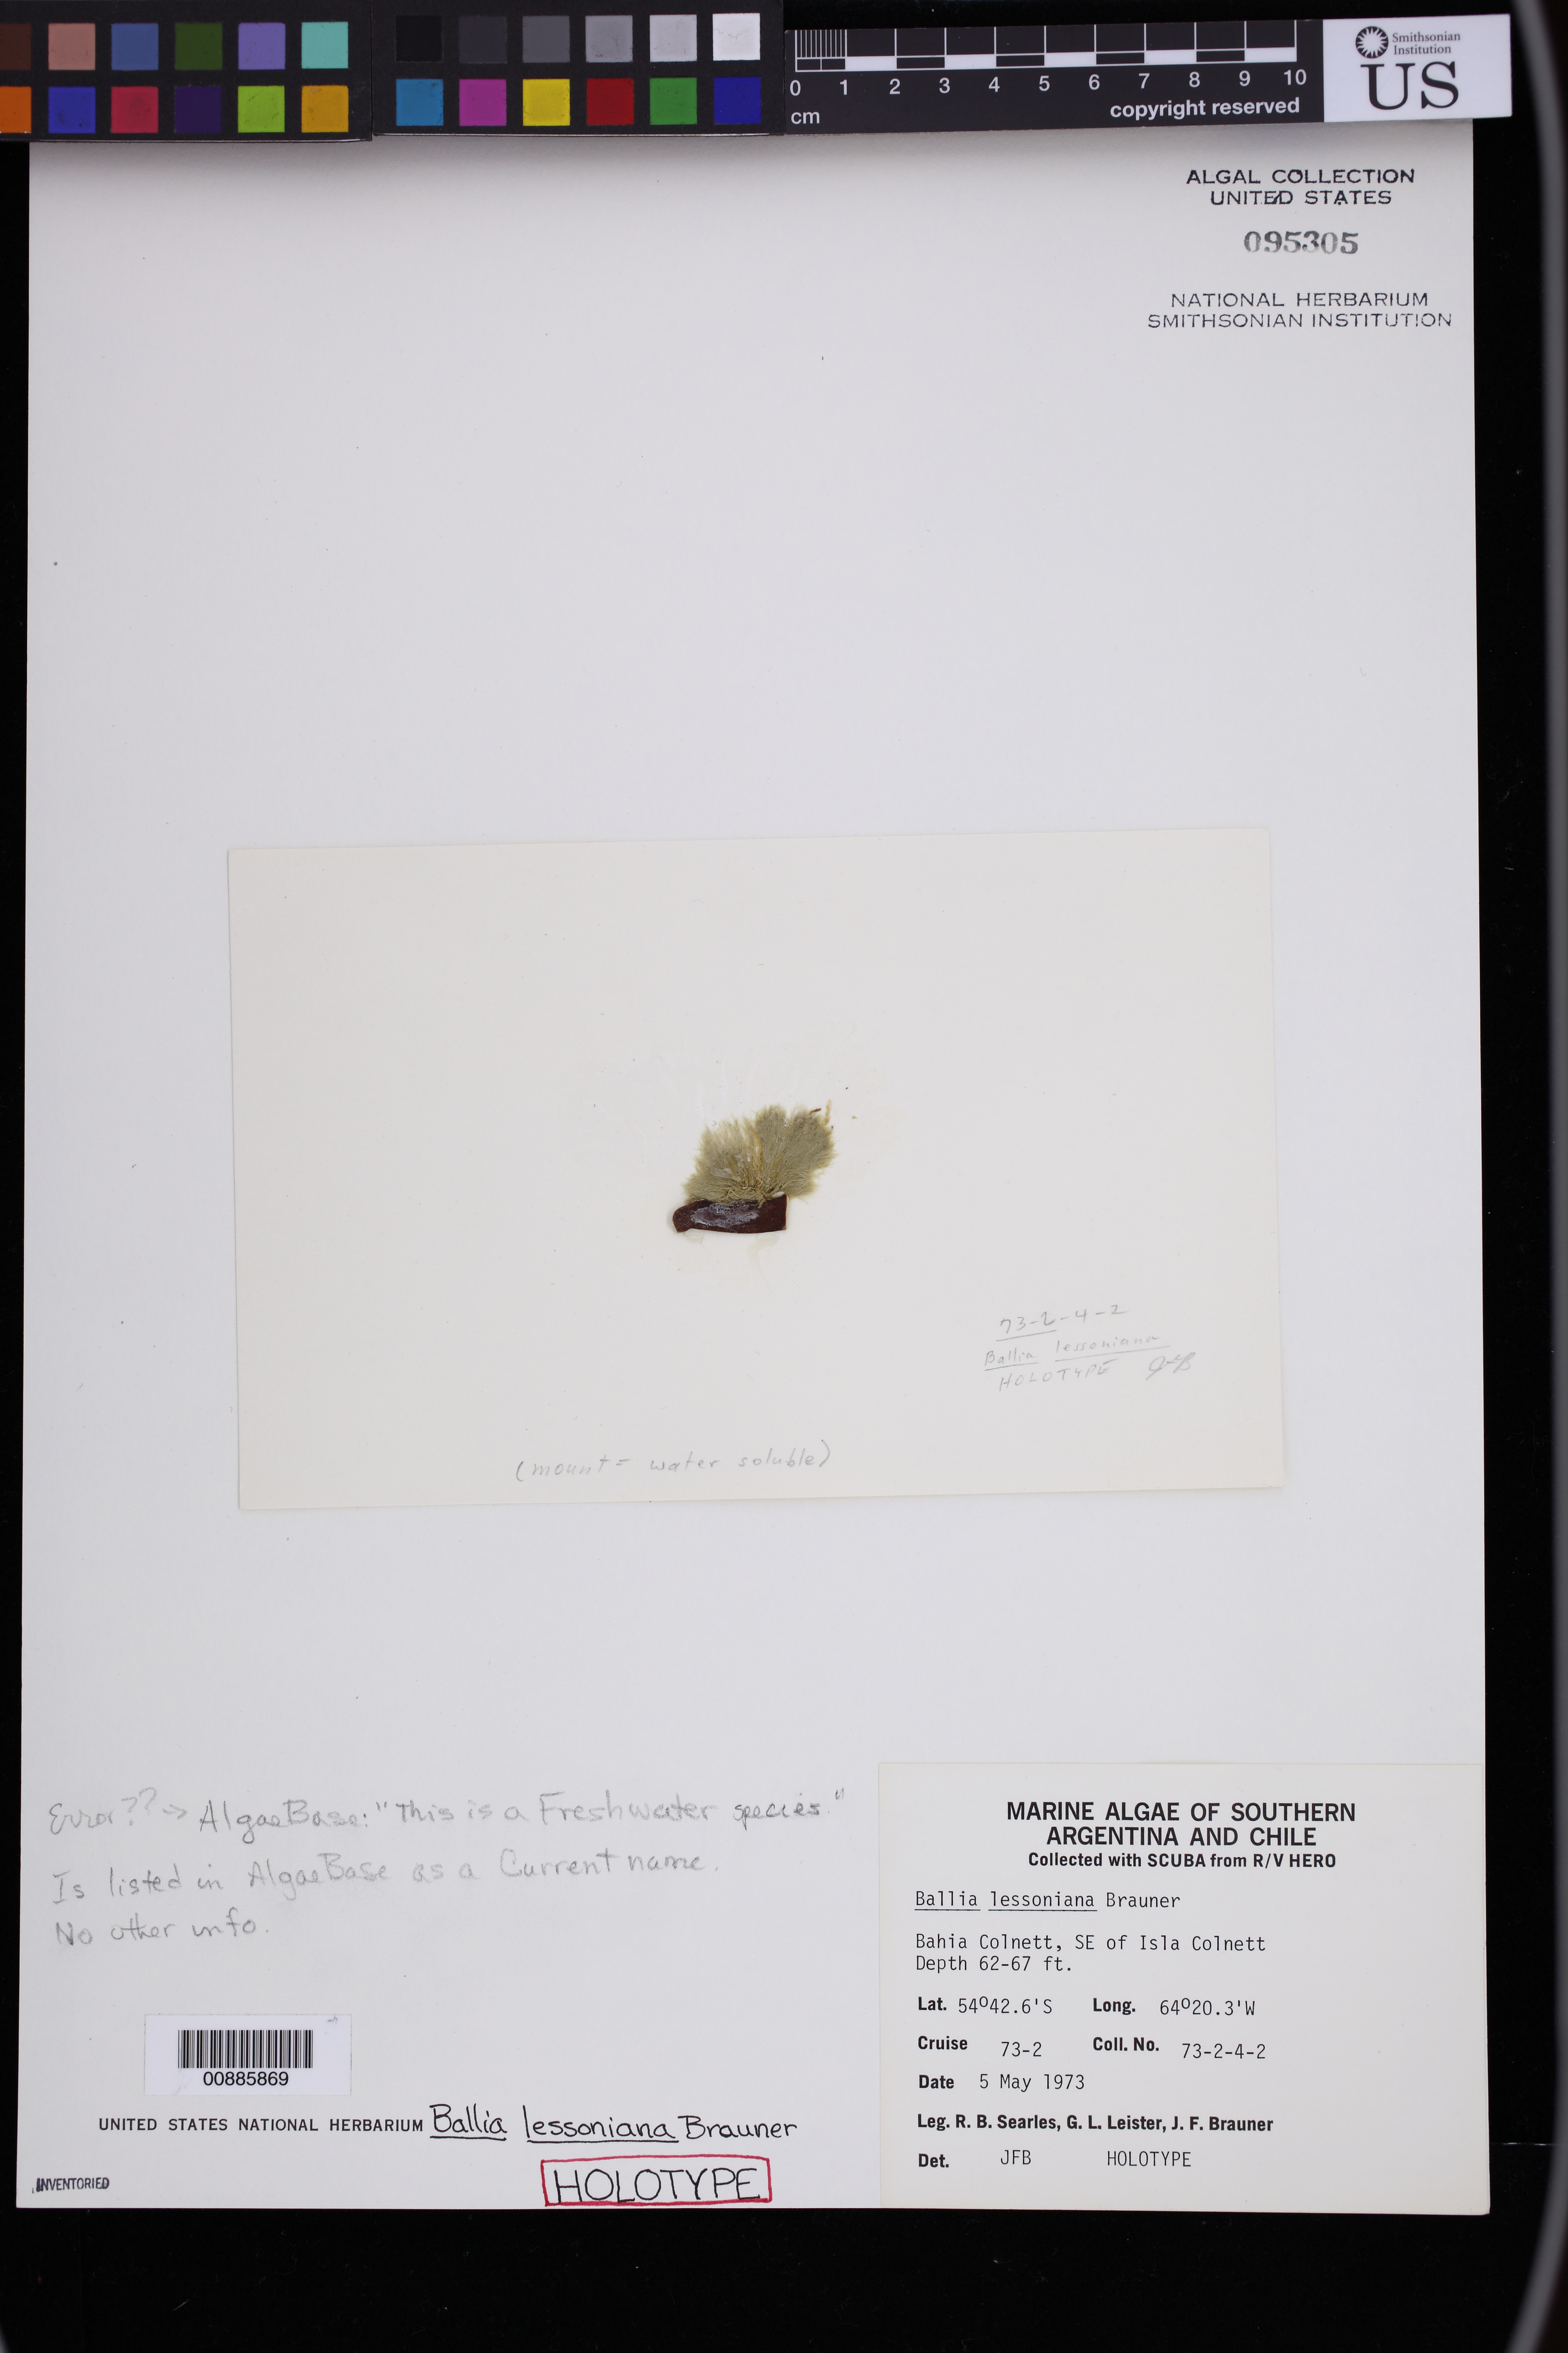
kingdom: Plantae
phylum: Rhodophyta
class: Florideophyceae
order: Balliales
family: Balliaceae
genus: Ballia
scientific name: Ballia lessoniana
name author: J.F.Brauner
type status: Holotype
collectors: R. Searles, G. Leister & J. F. Brauner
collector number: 73-2-4-2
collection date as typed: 05 May 1973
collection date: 1973-05-05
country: Argentina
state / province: Tierra del Fuego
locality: Bahia Colnett, southeast of Isla Colnett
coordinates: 54 42.6'S, 64 20.3'W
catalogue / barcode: US 95305